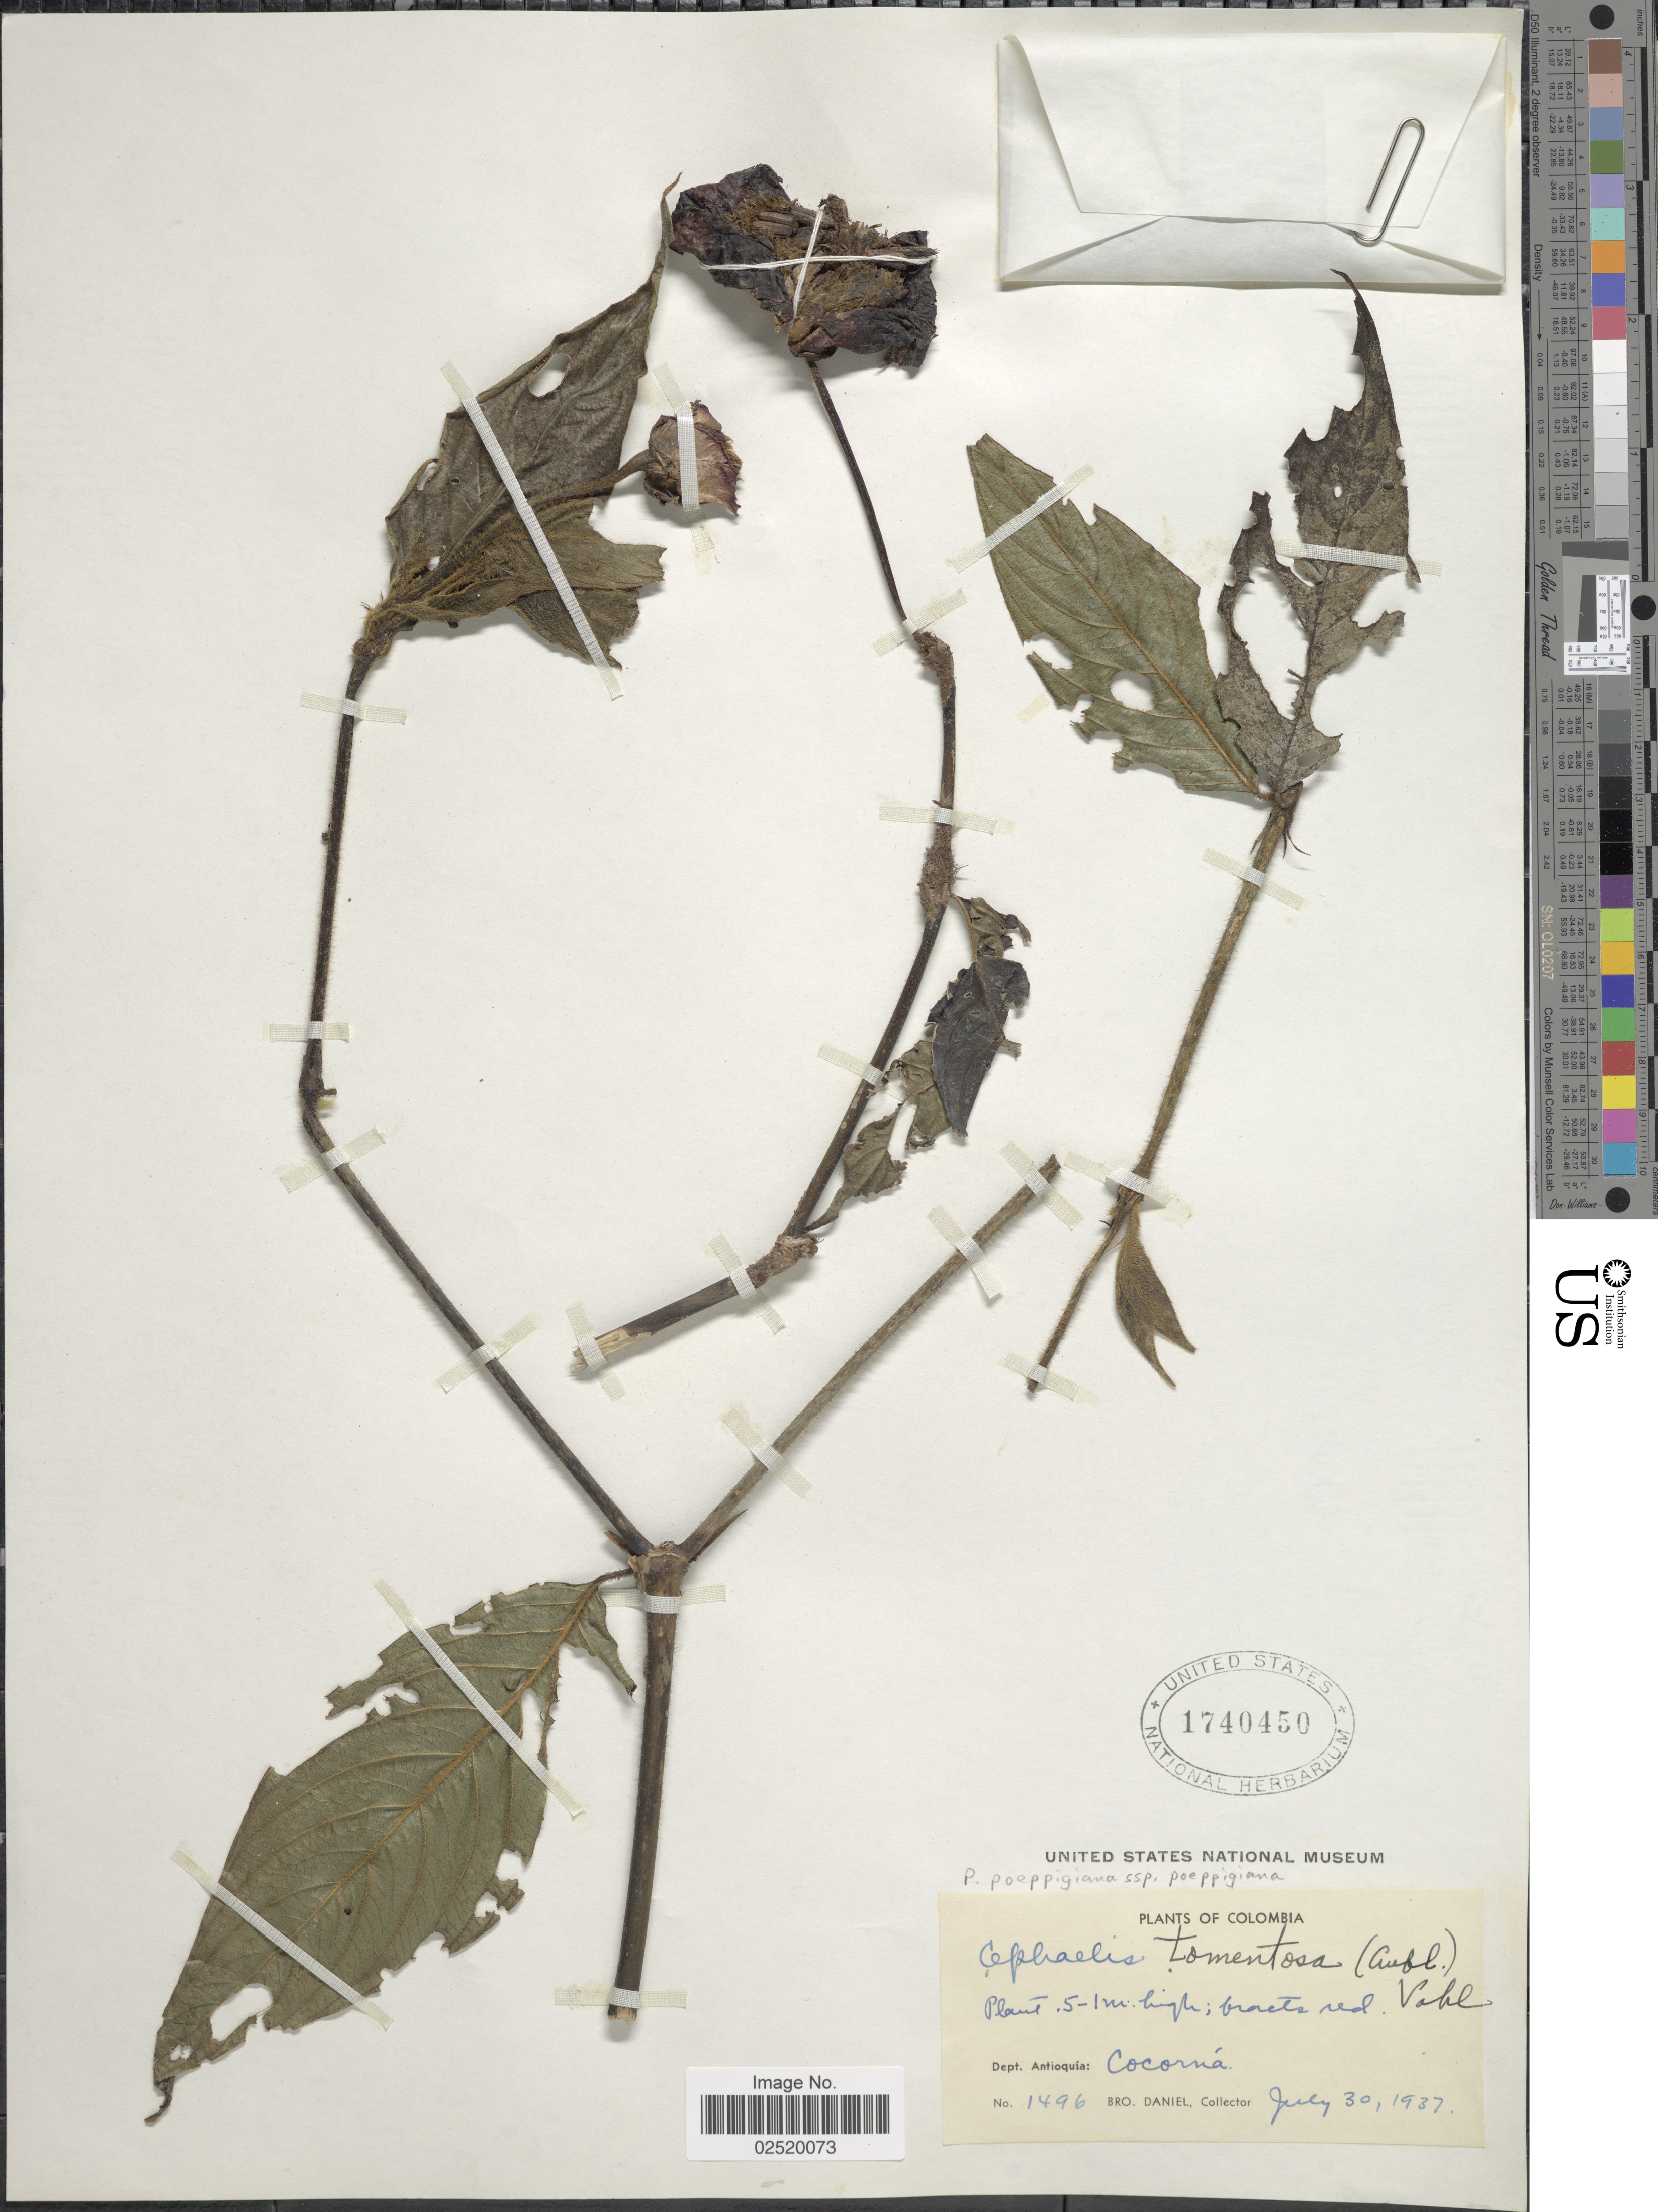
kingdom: Plantae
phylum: Tracheophyta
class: Magnoliopsida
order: Gentianales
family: Rubiaceae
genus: Psychotria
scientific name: Psychotria poeppigiana subsp. poeppigiana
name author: Müll. Arg.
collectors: Bro. Daniel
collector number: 1496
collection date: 1937-07-30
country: Colombia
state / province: Antioquia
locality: Dept. Antioquia: Cocorna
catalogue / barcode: US 1740450